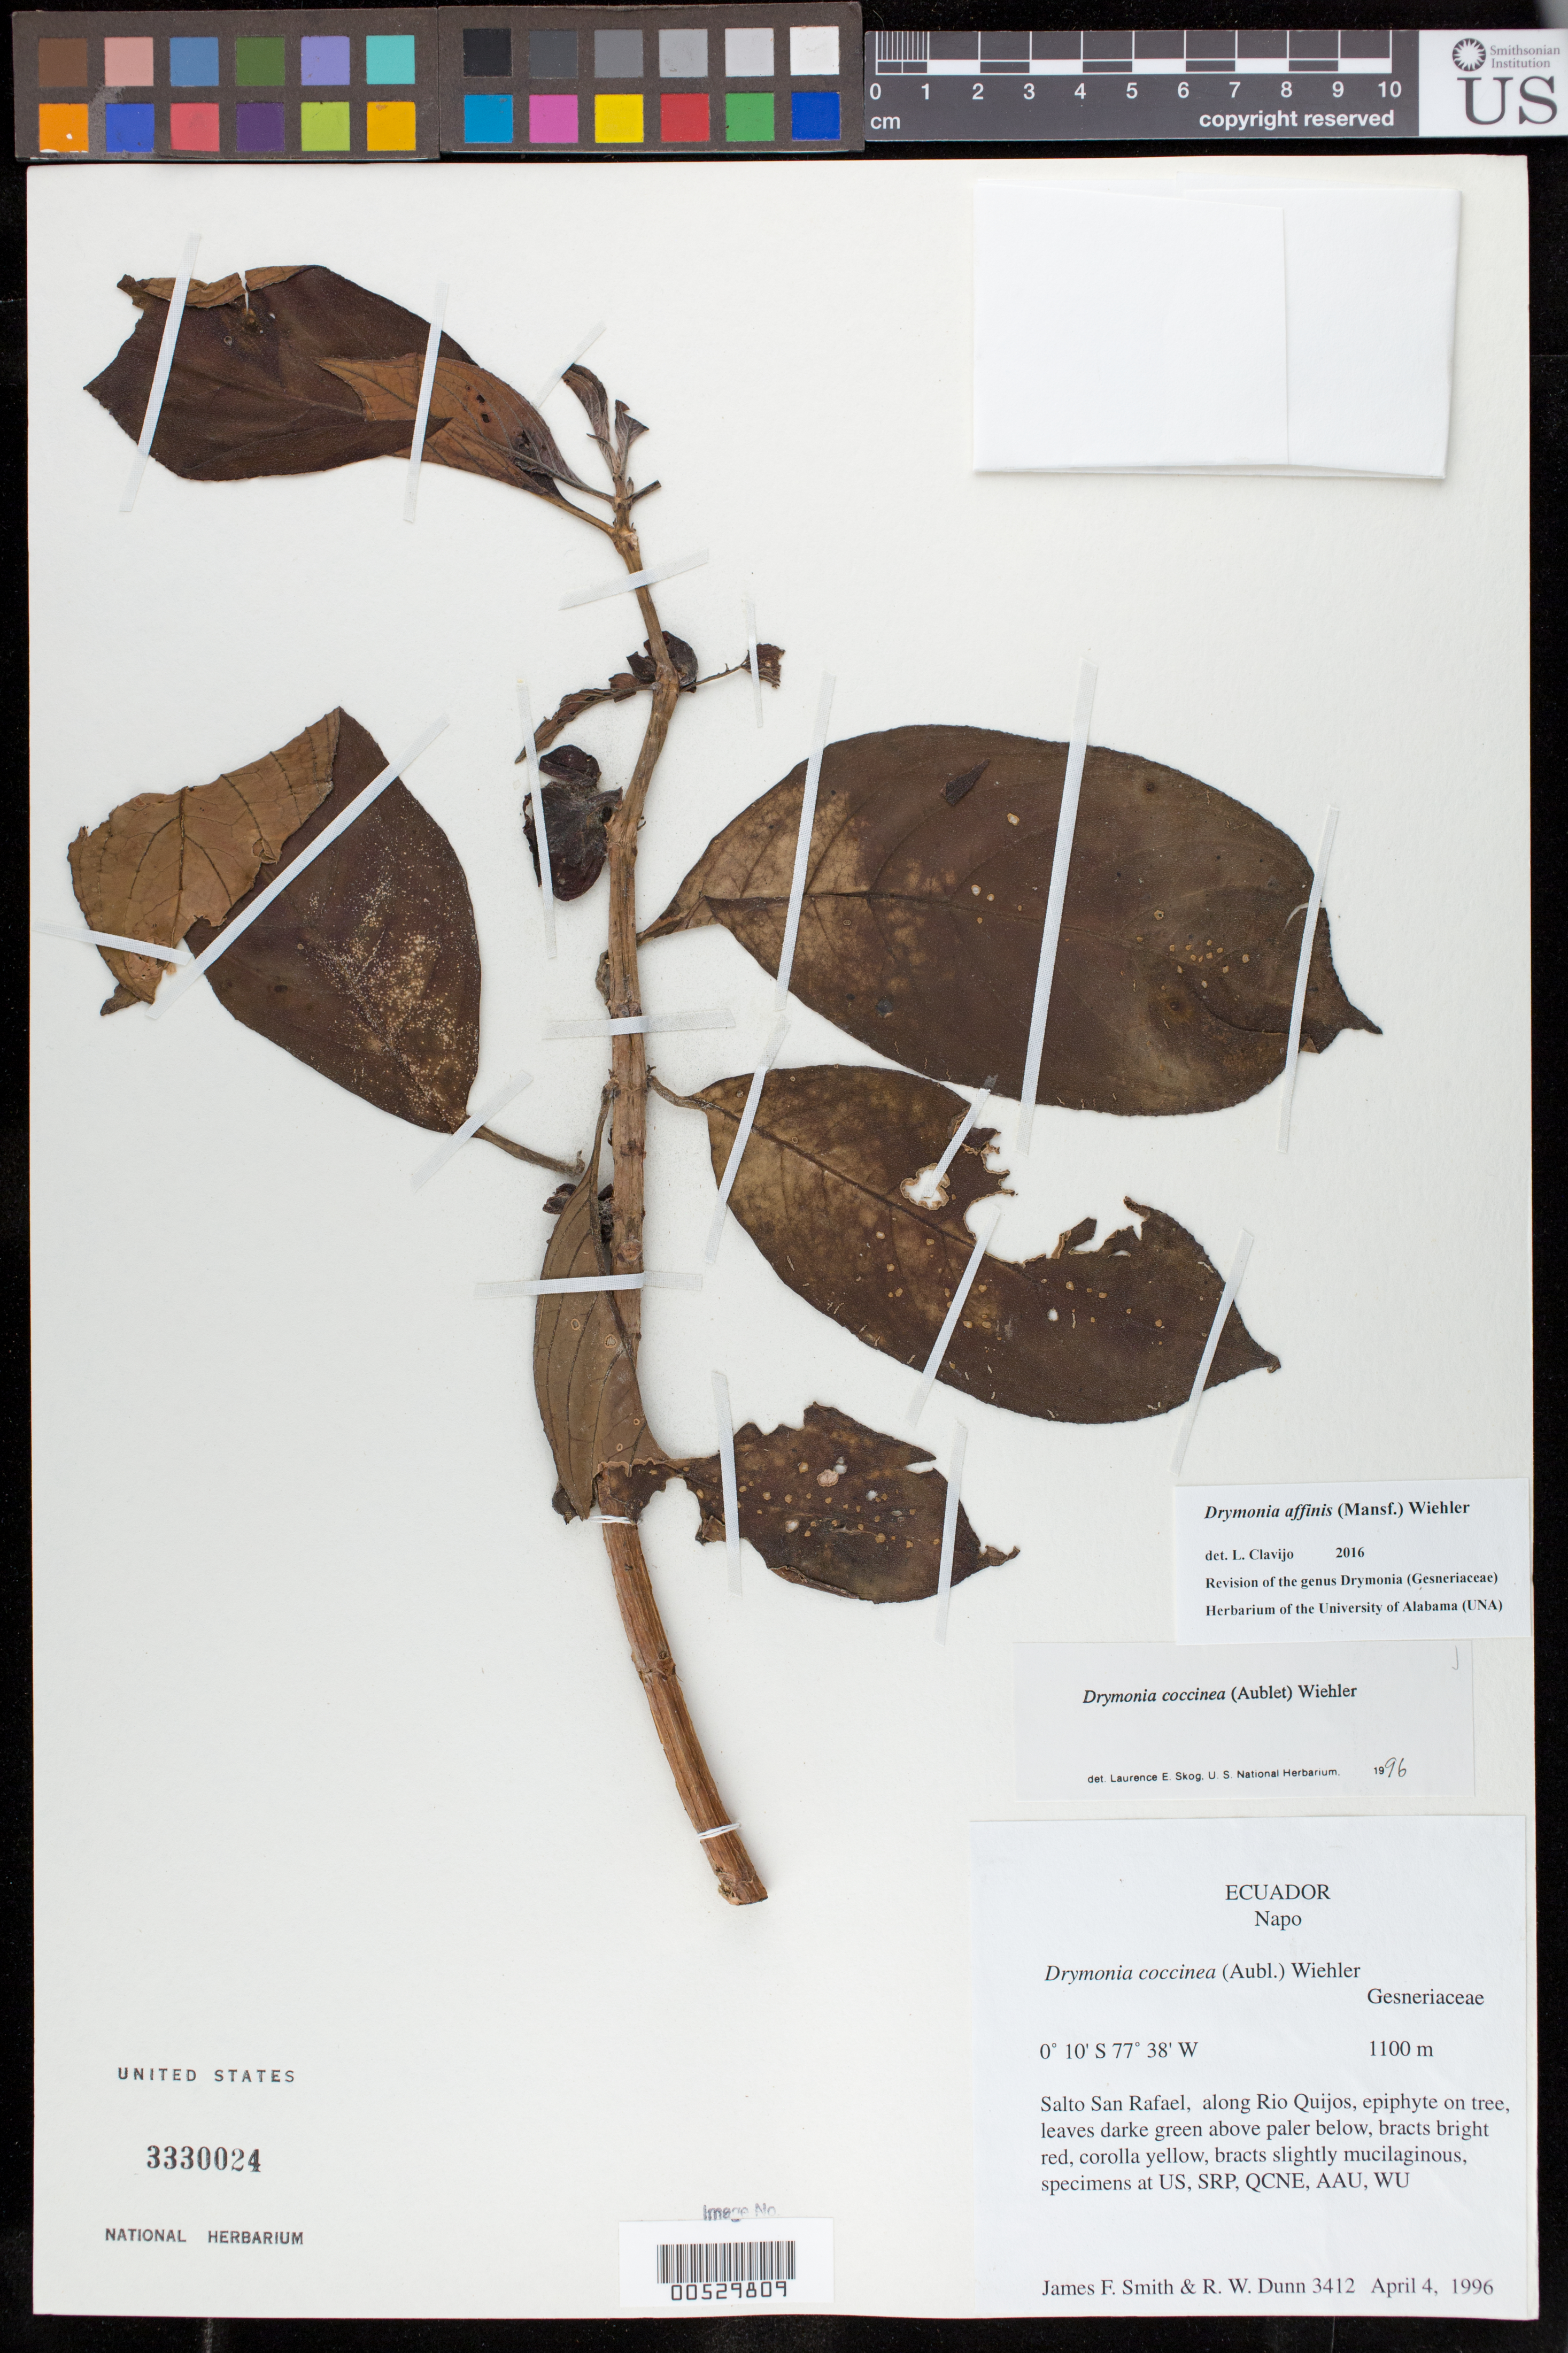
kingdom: Plantae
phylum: Tracheophyta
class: Magnoliopsida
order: Lamiales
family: Gesneriaceae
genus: Drymonia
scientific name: Drymonia affinis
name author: (Mansf.) Wiehler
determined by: Clavijo, L.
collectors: J. Smith & R. Dunn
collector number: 3412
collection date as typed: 04 Apr 1996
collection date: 1996-04-04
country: Ecuador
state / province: Napo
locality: Salto San Rafael, along Rio Quijos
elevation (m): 1100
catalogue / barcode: US 3330024